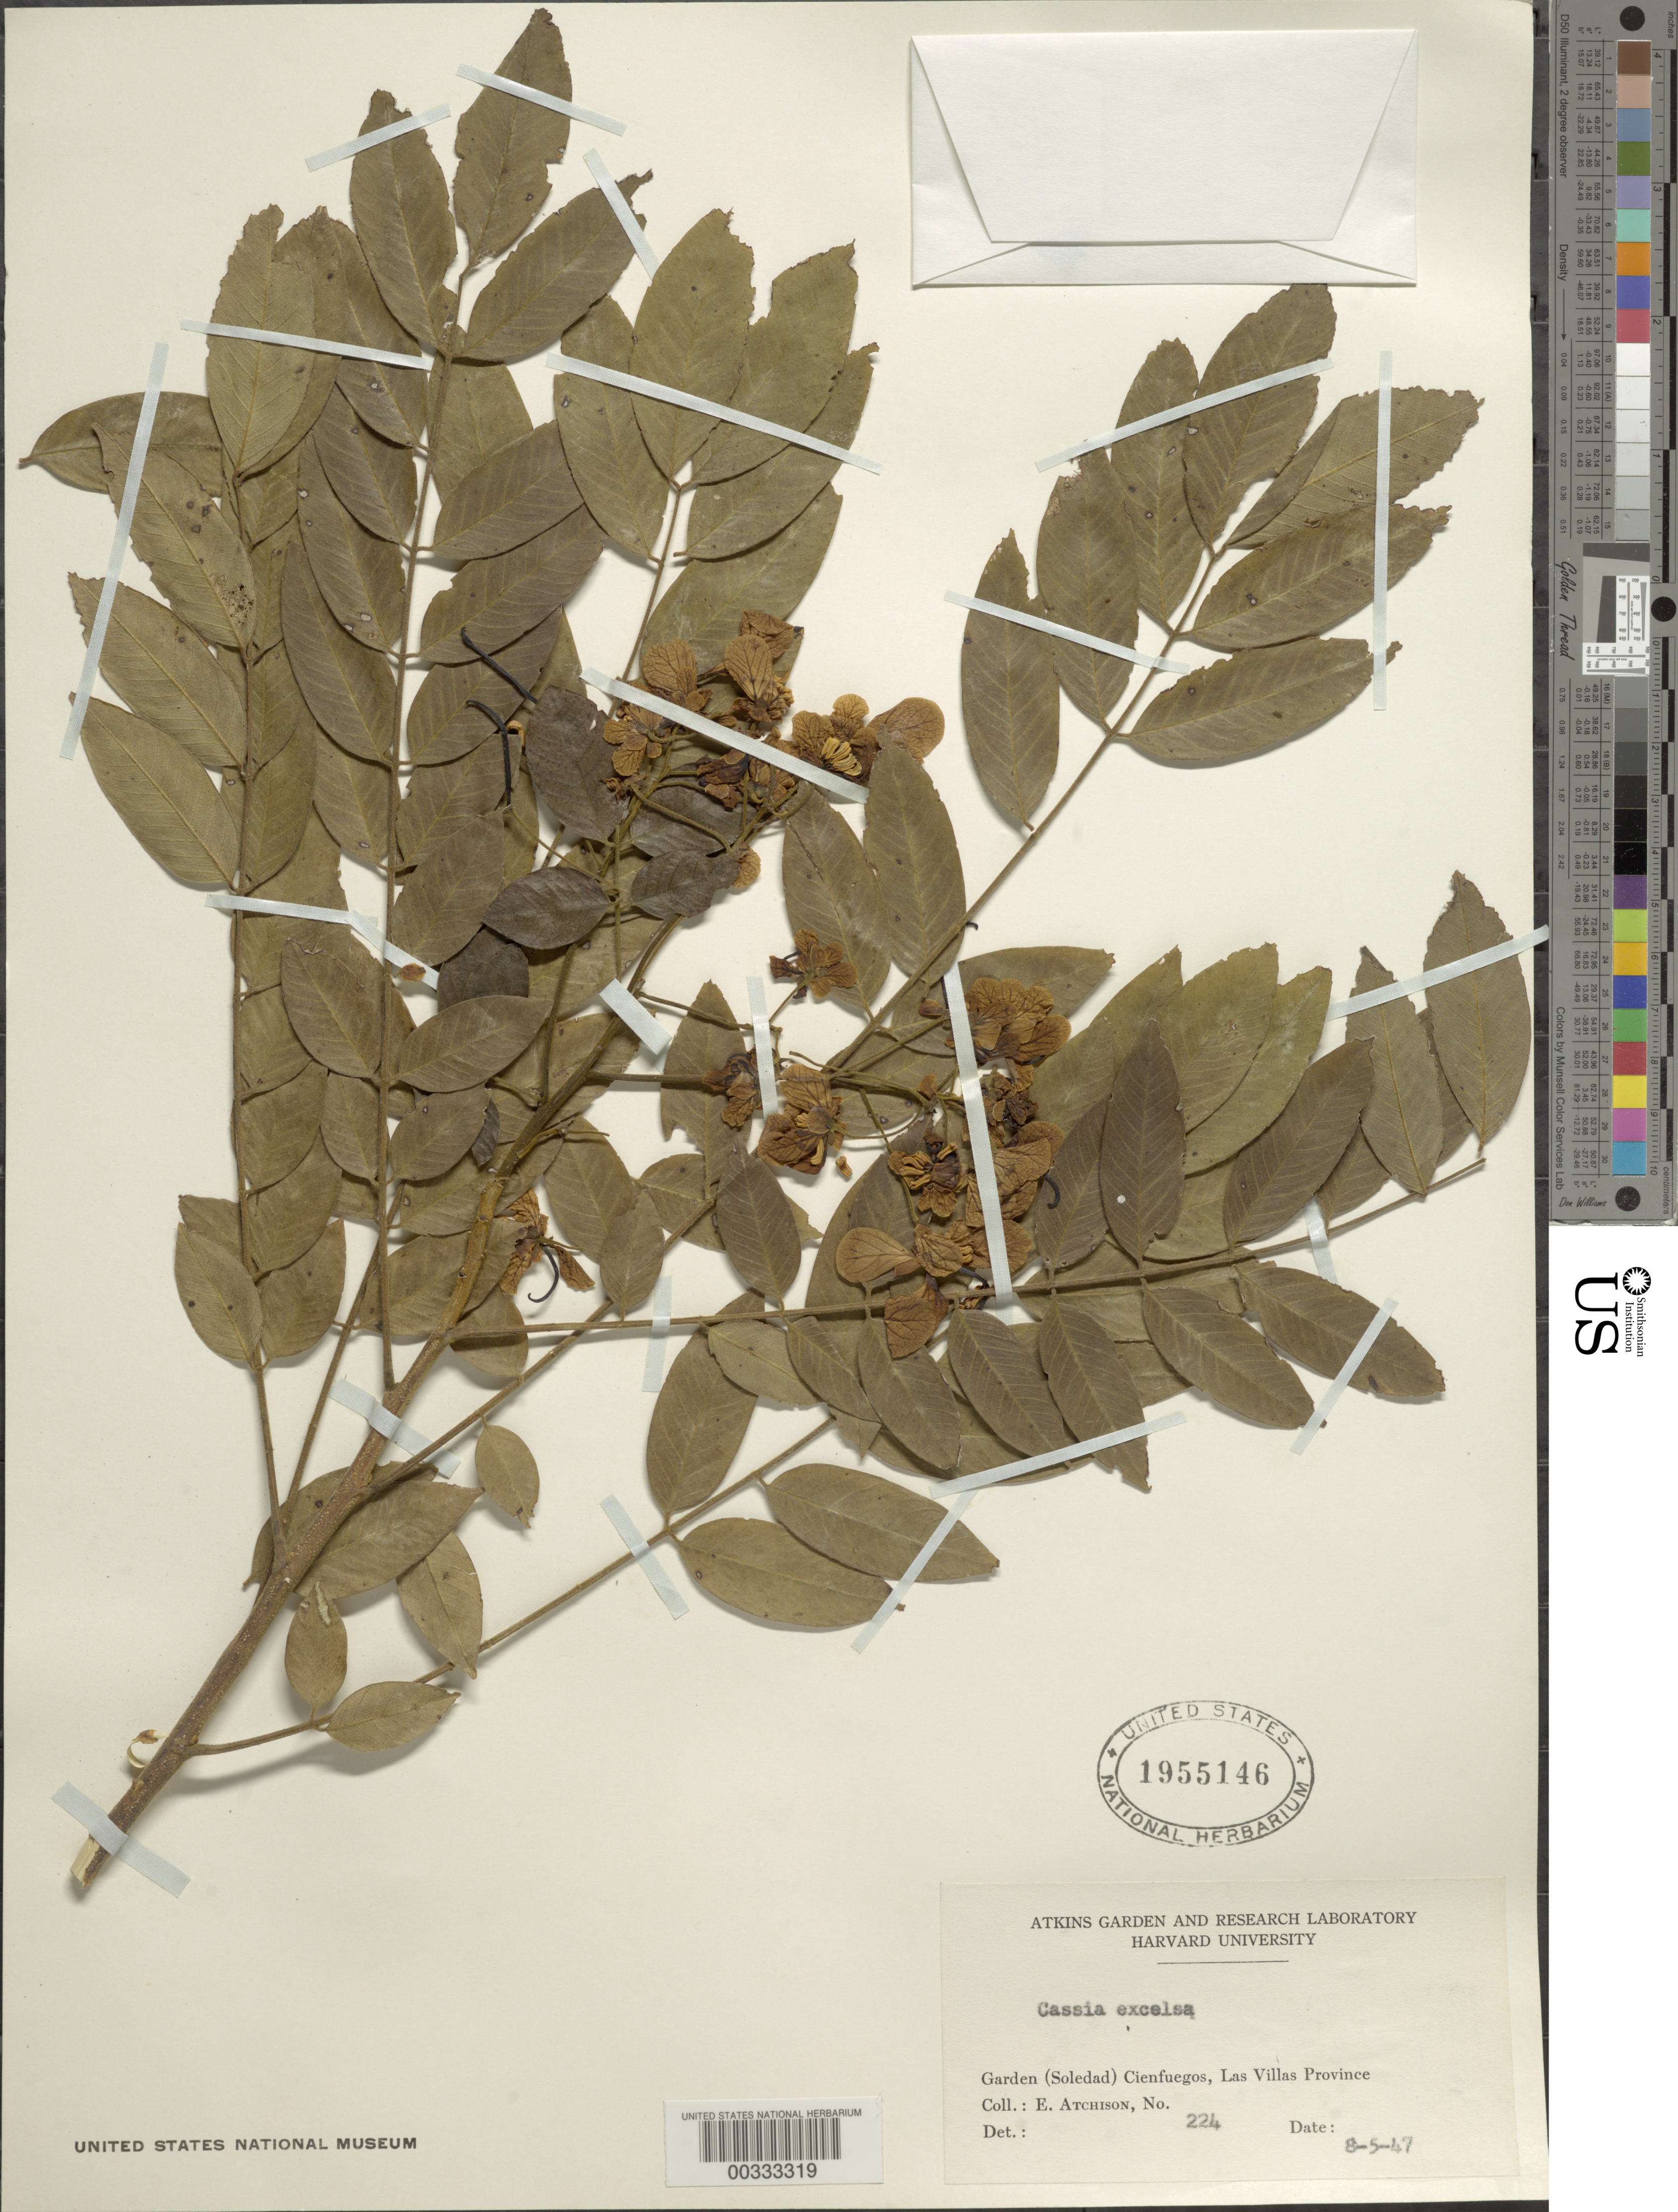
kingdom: Plantae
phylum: Tracheophyta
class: Magnoliopsida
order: Fabales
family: Fabaceae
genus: Senna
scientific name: Senna spectabilis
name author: (DC.) H.S. Irwin & Barneby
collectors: E. Atchison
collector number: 224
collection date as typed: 08 May 1947 or 05 Aug 1947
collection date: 1947-05-08 or 1947-08-05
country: Cuba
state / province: Las Villas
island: Greater Antilles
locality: Garden, soledad, cienfuegos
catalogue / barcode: US 1955146